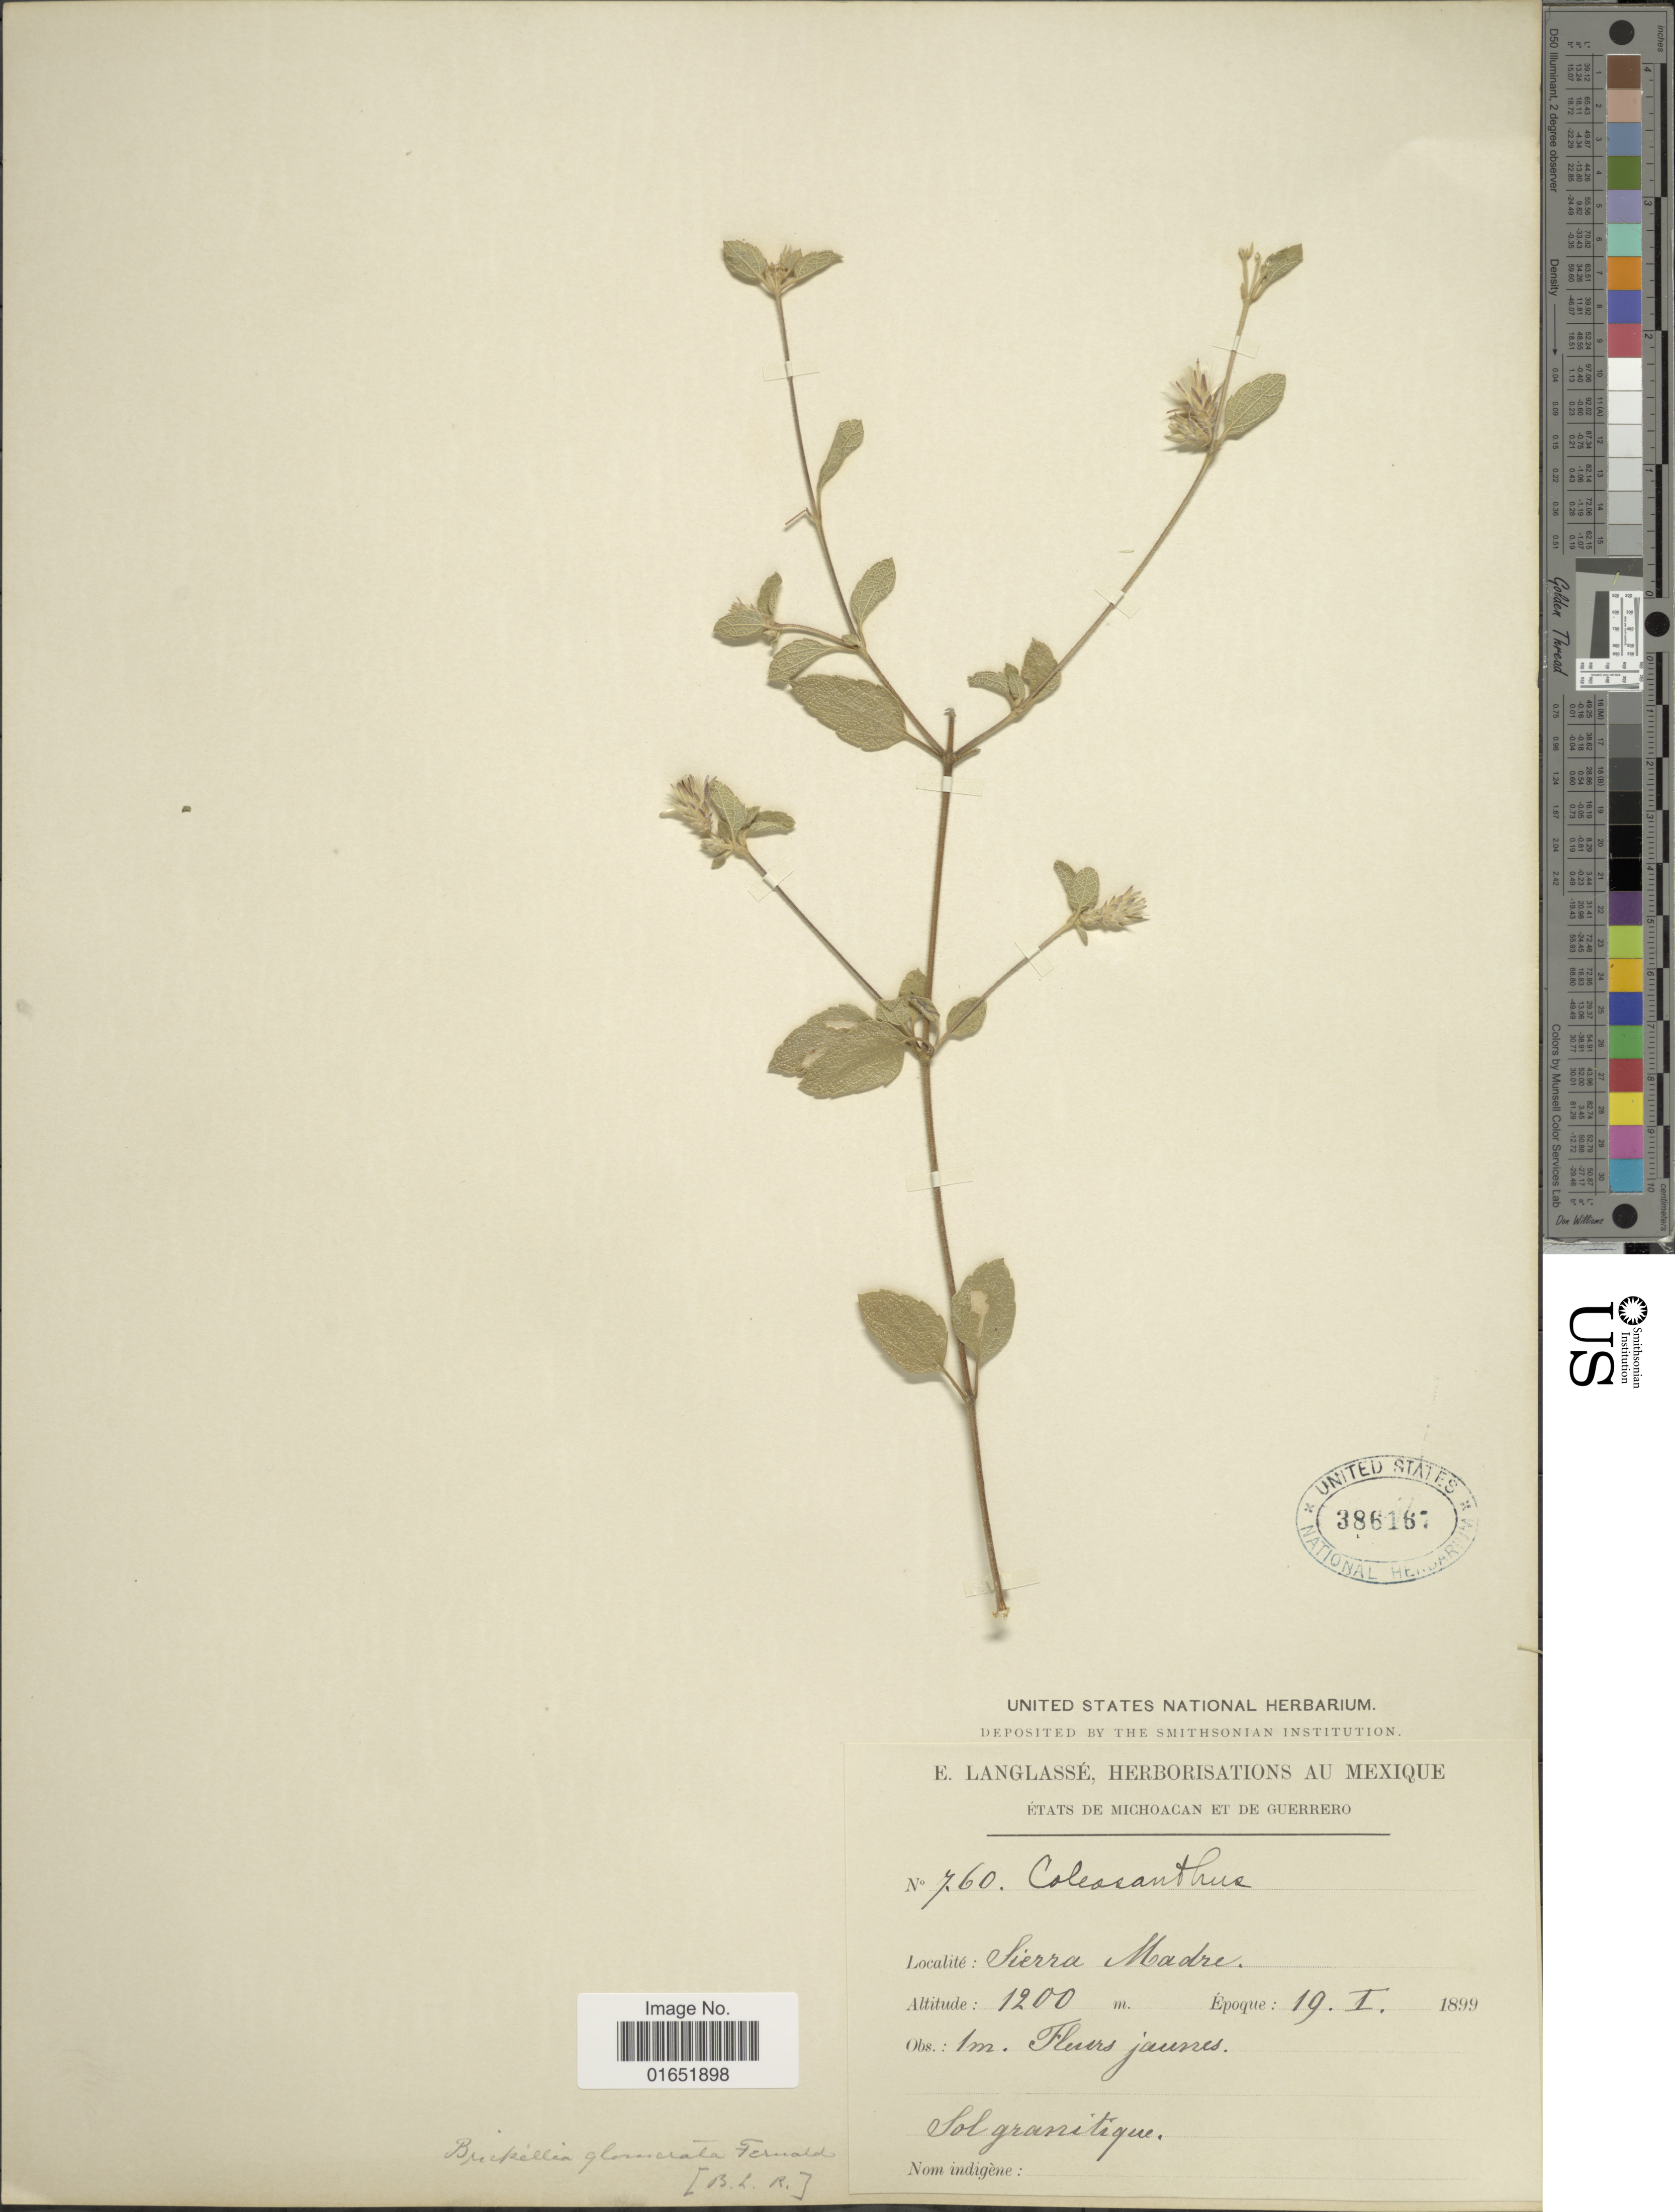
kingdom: Plantae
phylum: Tracheophyta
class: Magnoliopsida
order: Asterales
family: Asteraceae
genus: Brickellia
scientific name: Brickellia glomerata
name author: Fernald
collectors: E. Langlassé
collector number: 760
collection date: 1899-01-19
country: Mexico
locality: États de Michoacan et de Guerrero, Sierra Madre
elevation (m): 1200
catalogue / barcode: US 386167